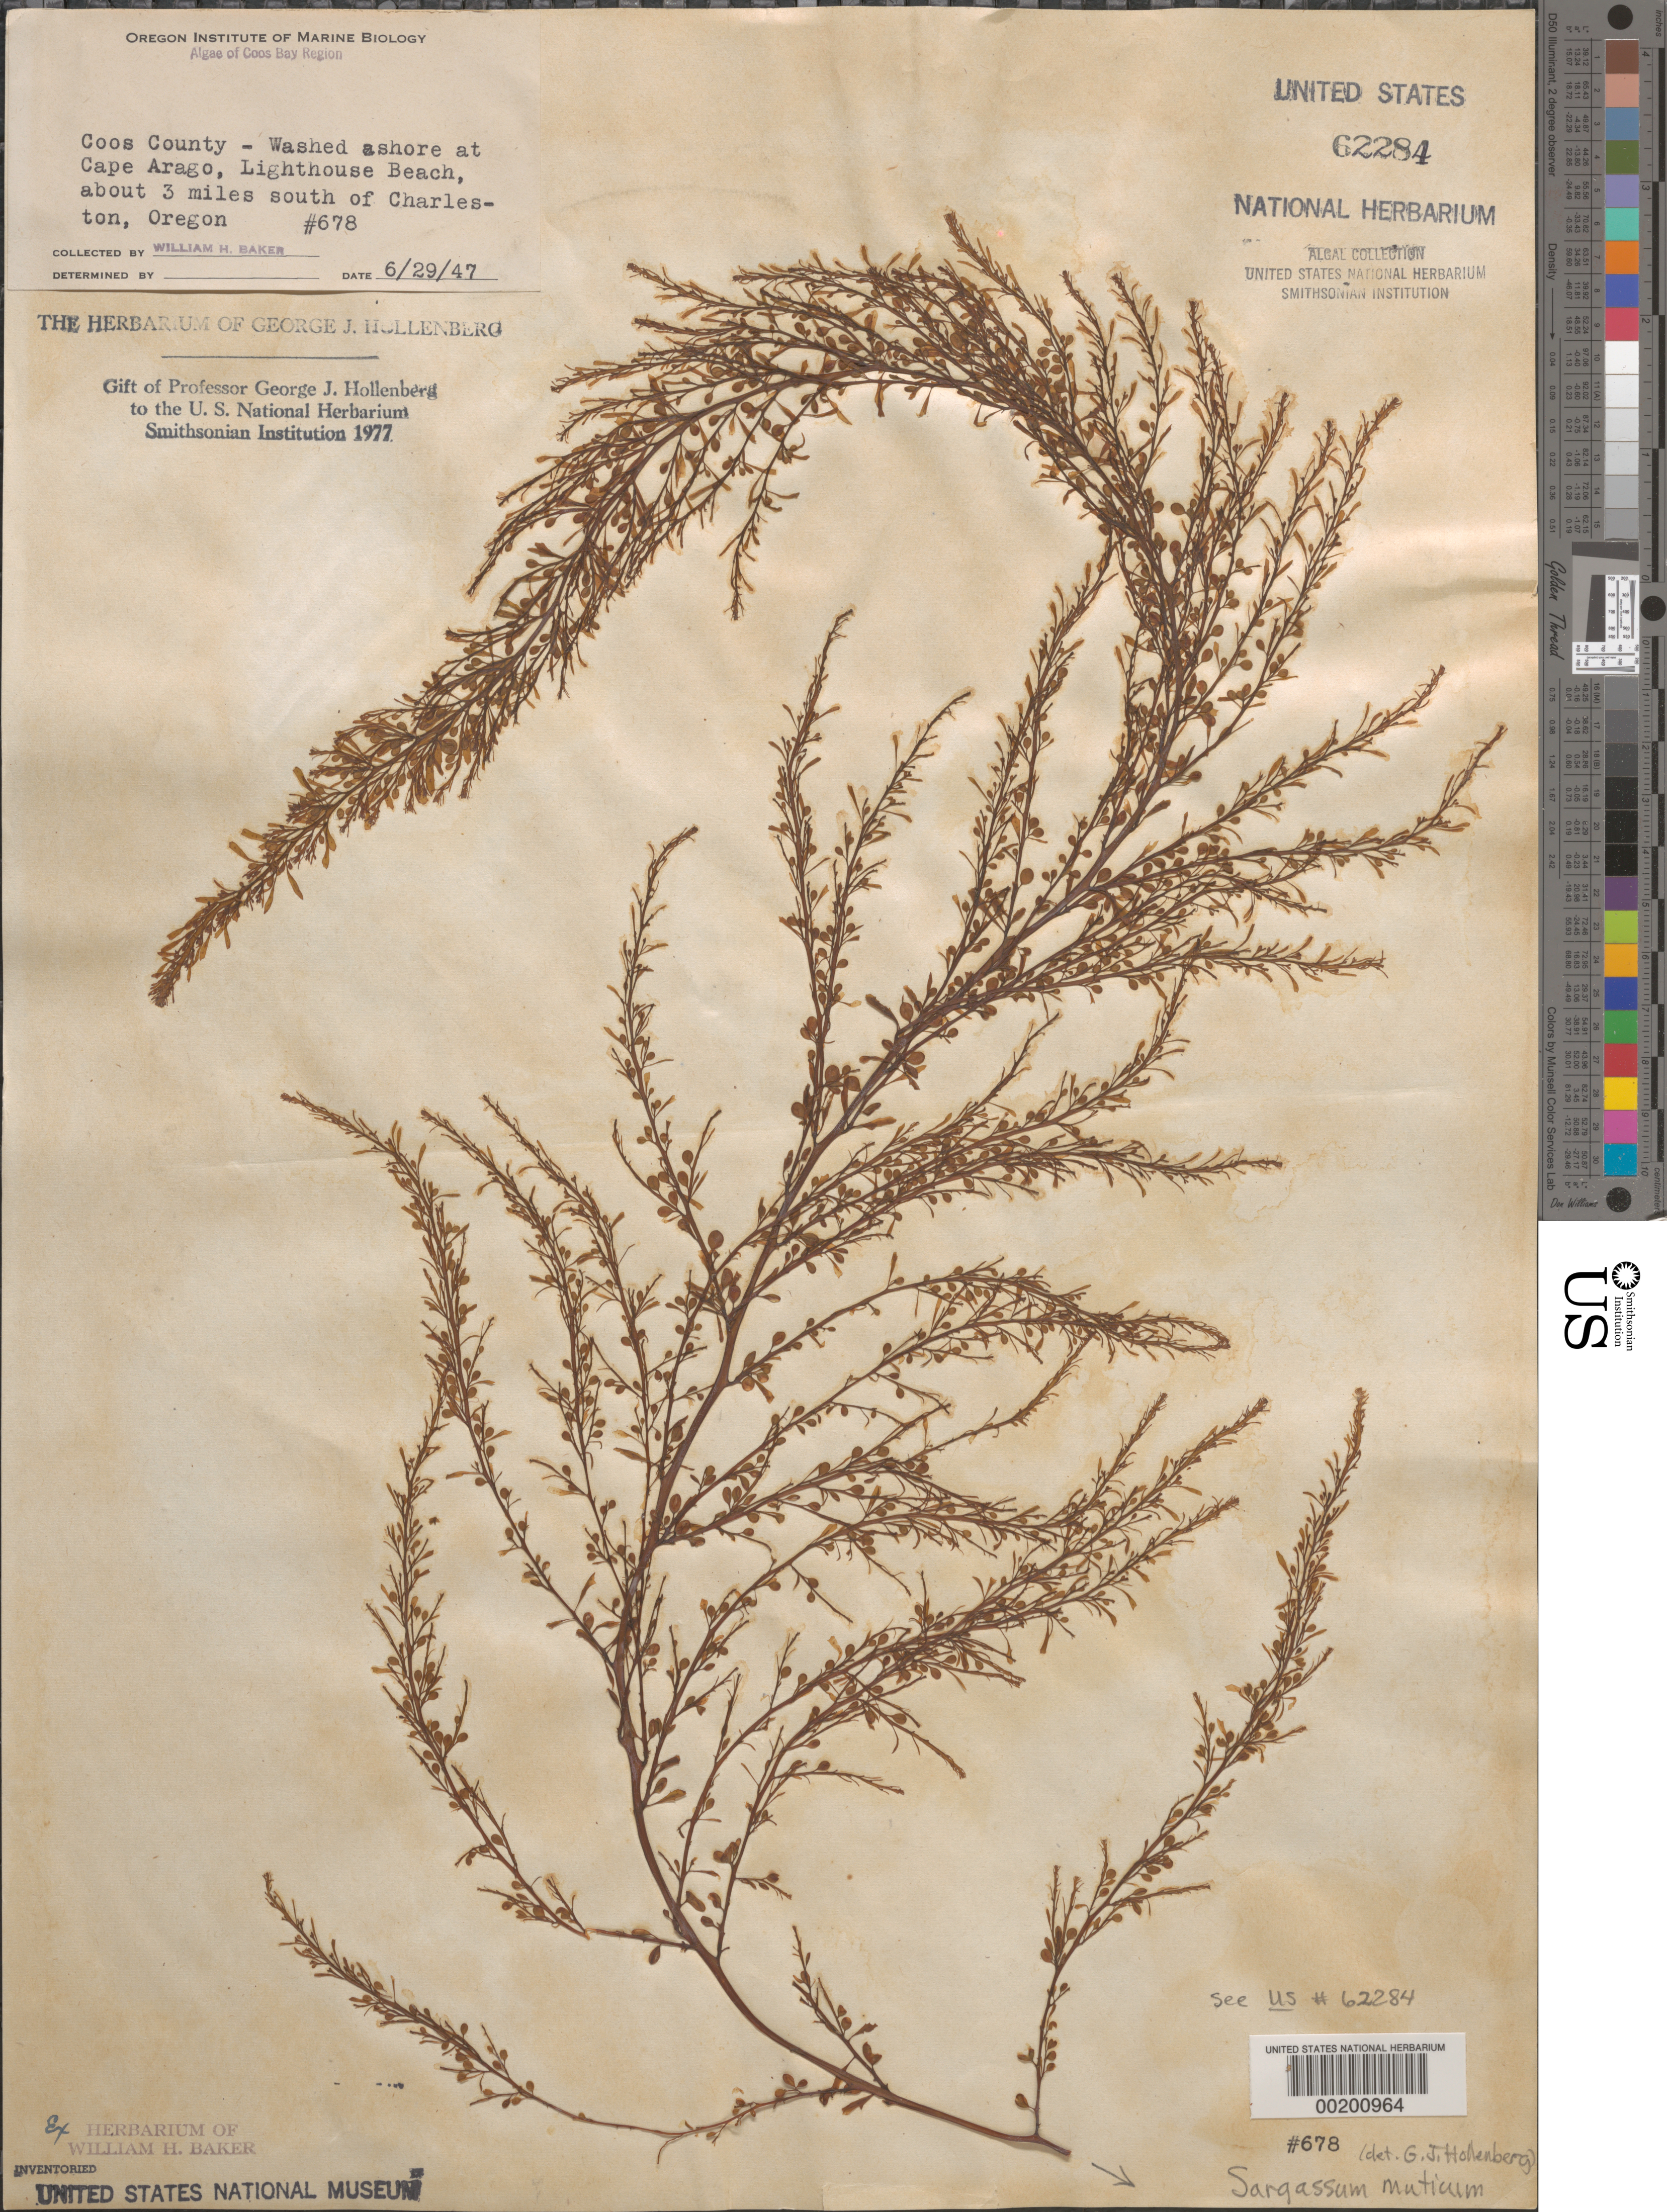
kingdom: Chromista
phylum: Ochrophyta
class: Phaeophyceae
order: Fucales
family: Sargassaceae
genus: Sargassum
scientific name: Sargassum muticum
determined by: Hollenberg, George J.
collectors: W. H. Baker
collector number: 678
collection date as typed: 29 Jun 1947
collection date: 1947-06-29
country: United States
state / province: Oregon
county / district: Coos County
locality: Lighthouse Beach, ca. 3 miles south of Charleston, Cape Arago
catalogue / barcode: US 62284